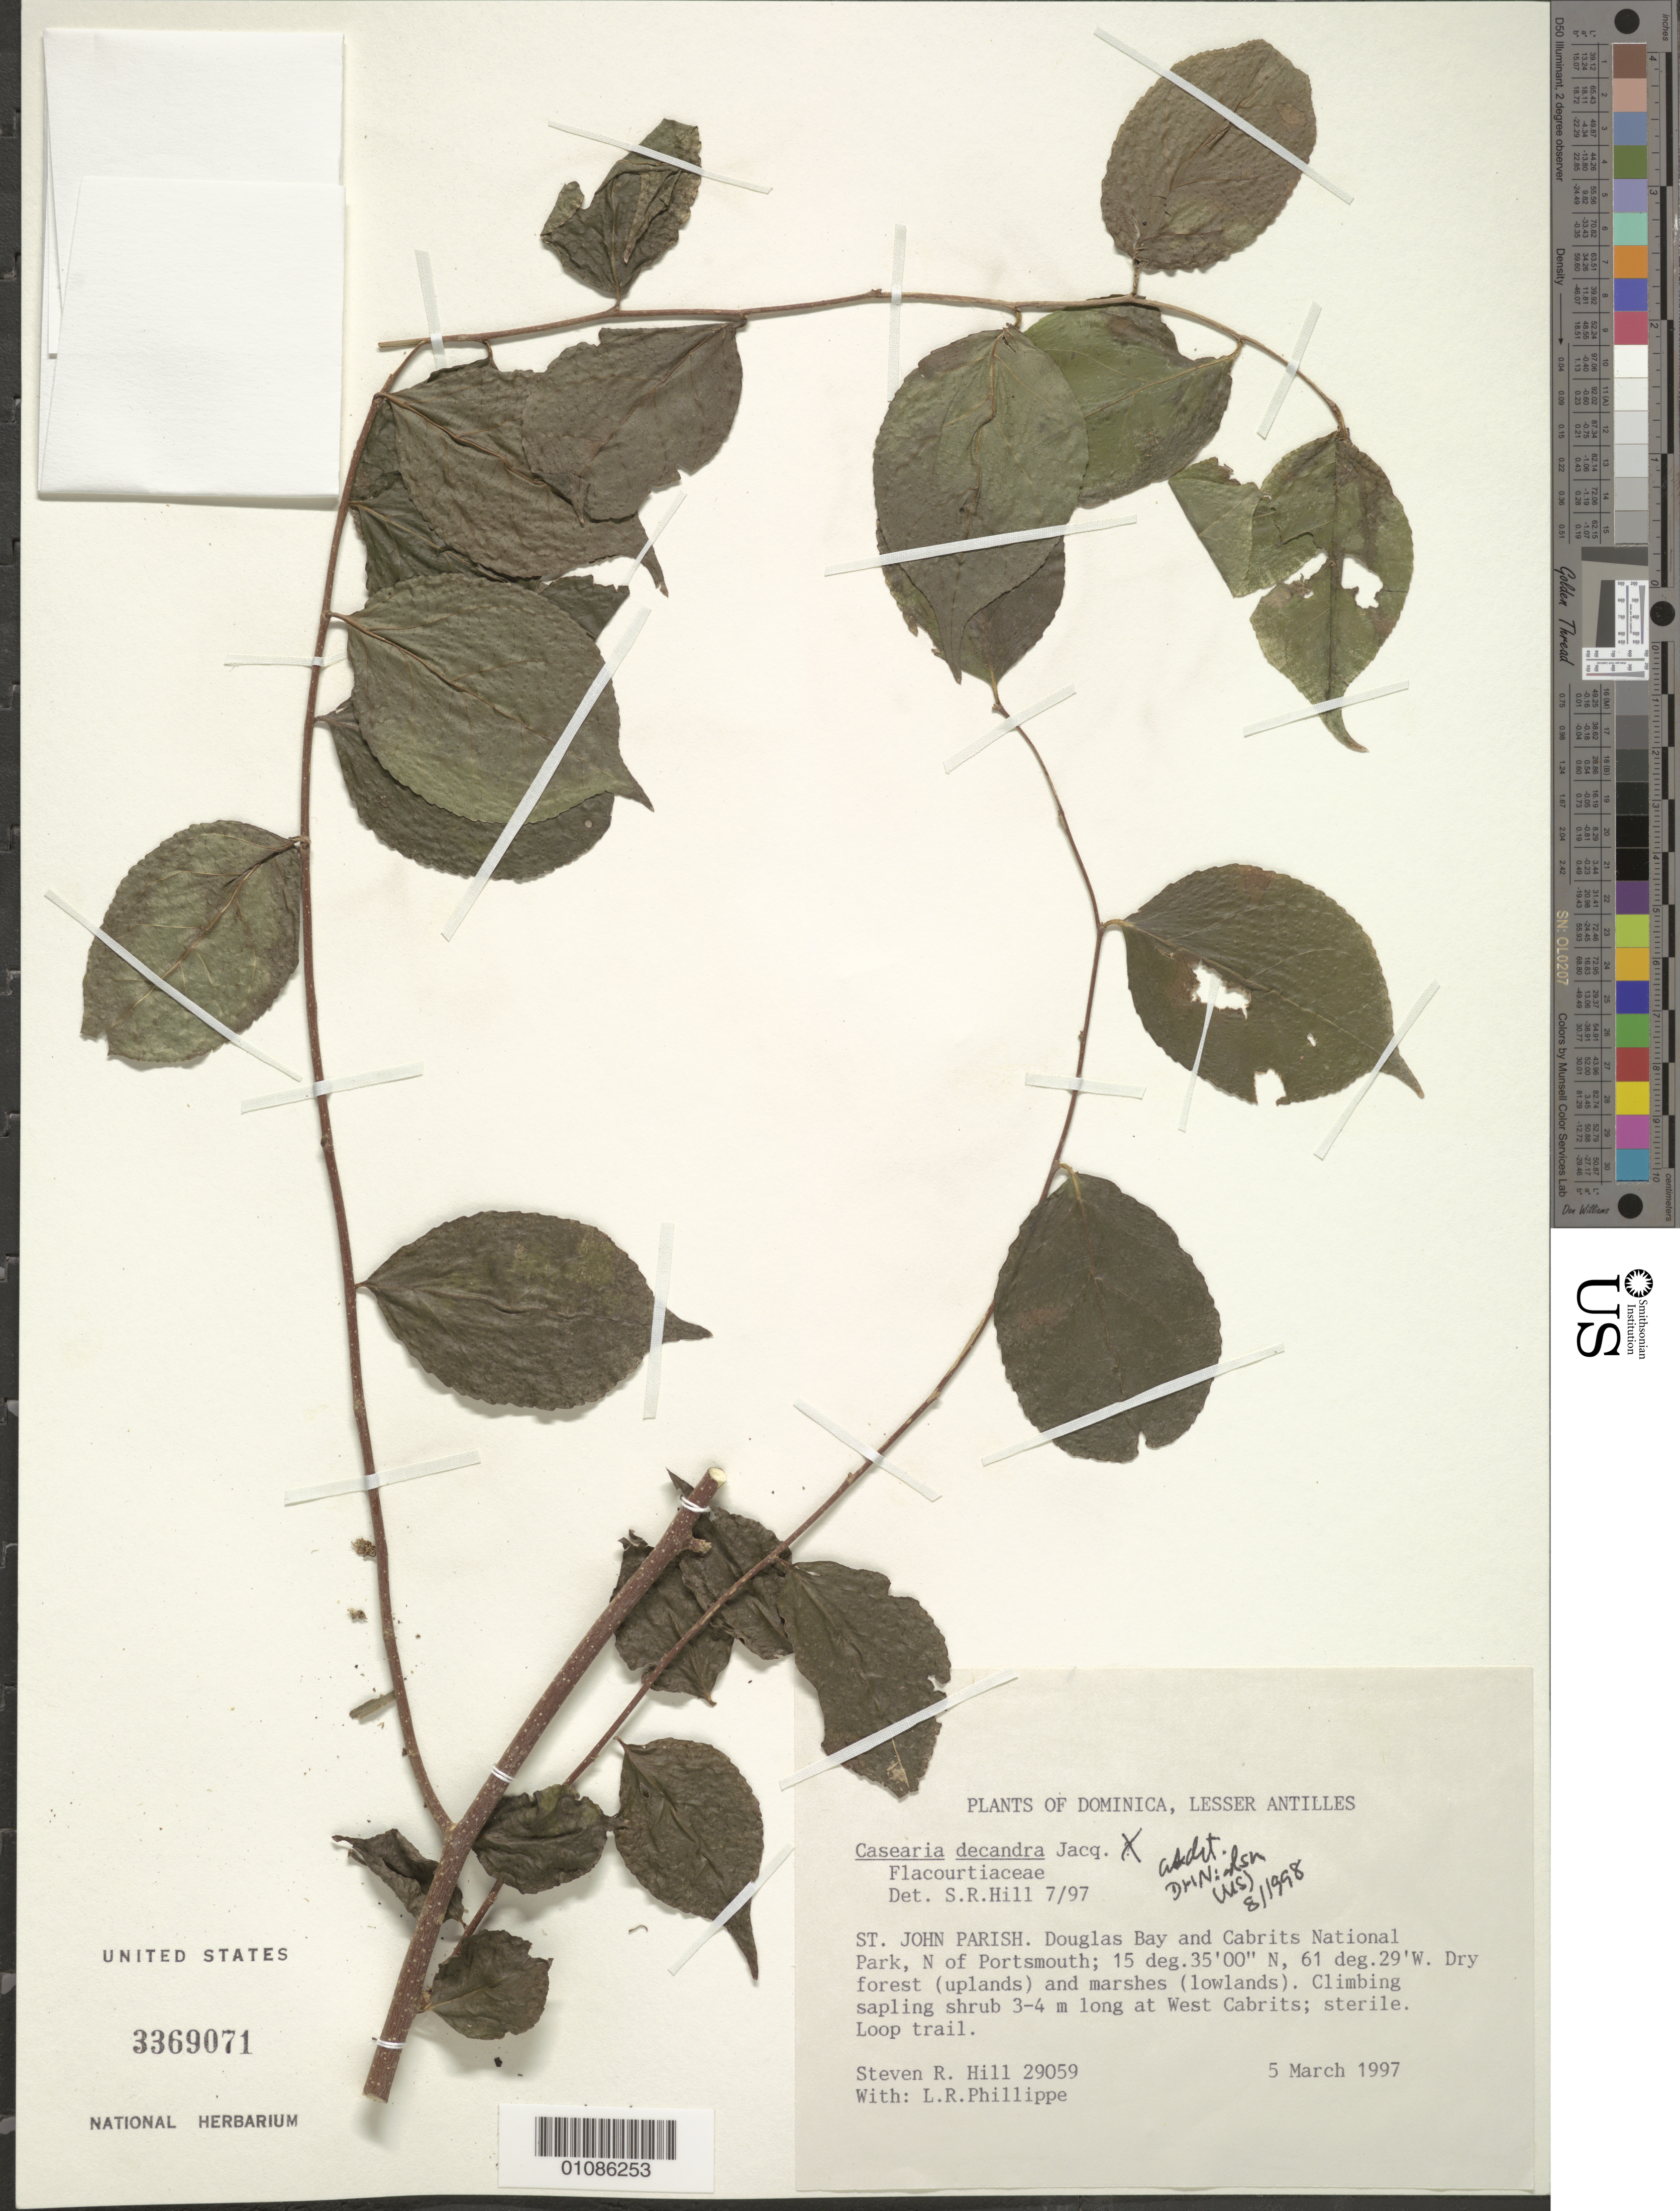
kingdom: Plantae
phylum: Tracheophyta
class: Magnoliopsida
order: Malpighiales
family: Salicaceae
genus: Casearia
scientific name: Casearia decandra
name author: Jacq.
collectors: S. R. Hill & L. Phillippe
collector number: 29059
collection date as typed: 05 Mar 1997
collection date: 1997-03-05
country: Dominica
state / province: St. John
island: Dominica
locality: Douglas Bay and Cabrits National Park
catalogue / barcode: US 3369071